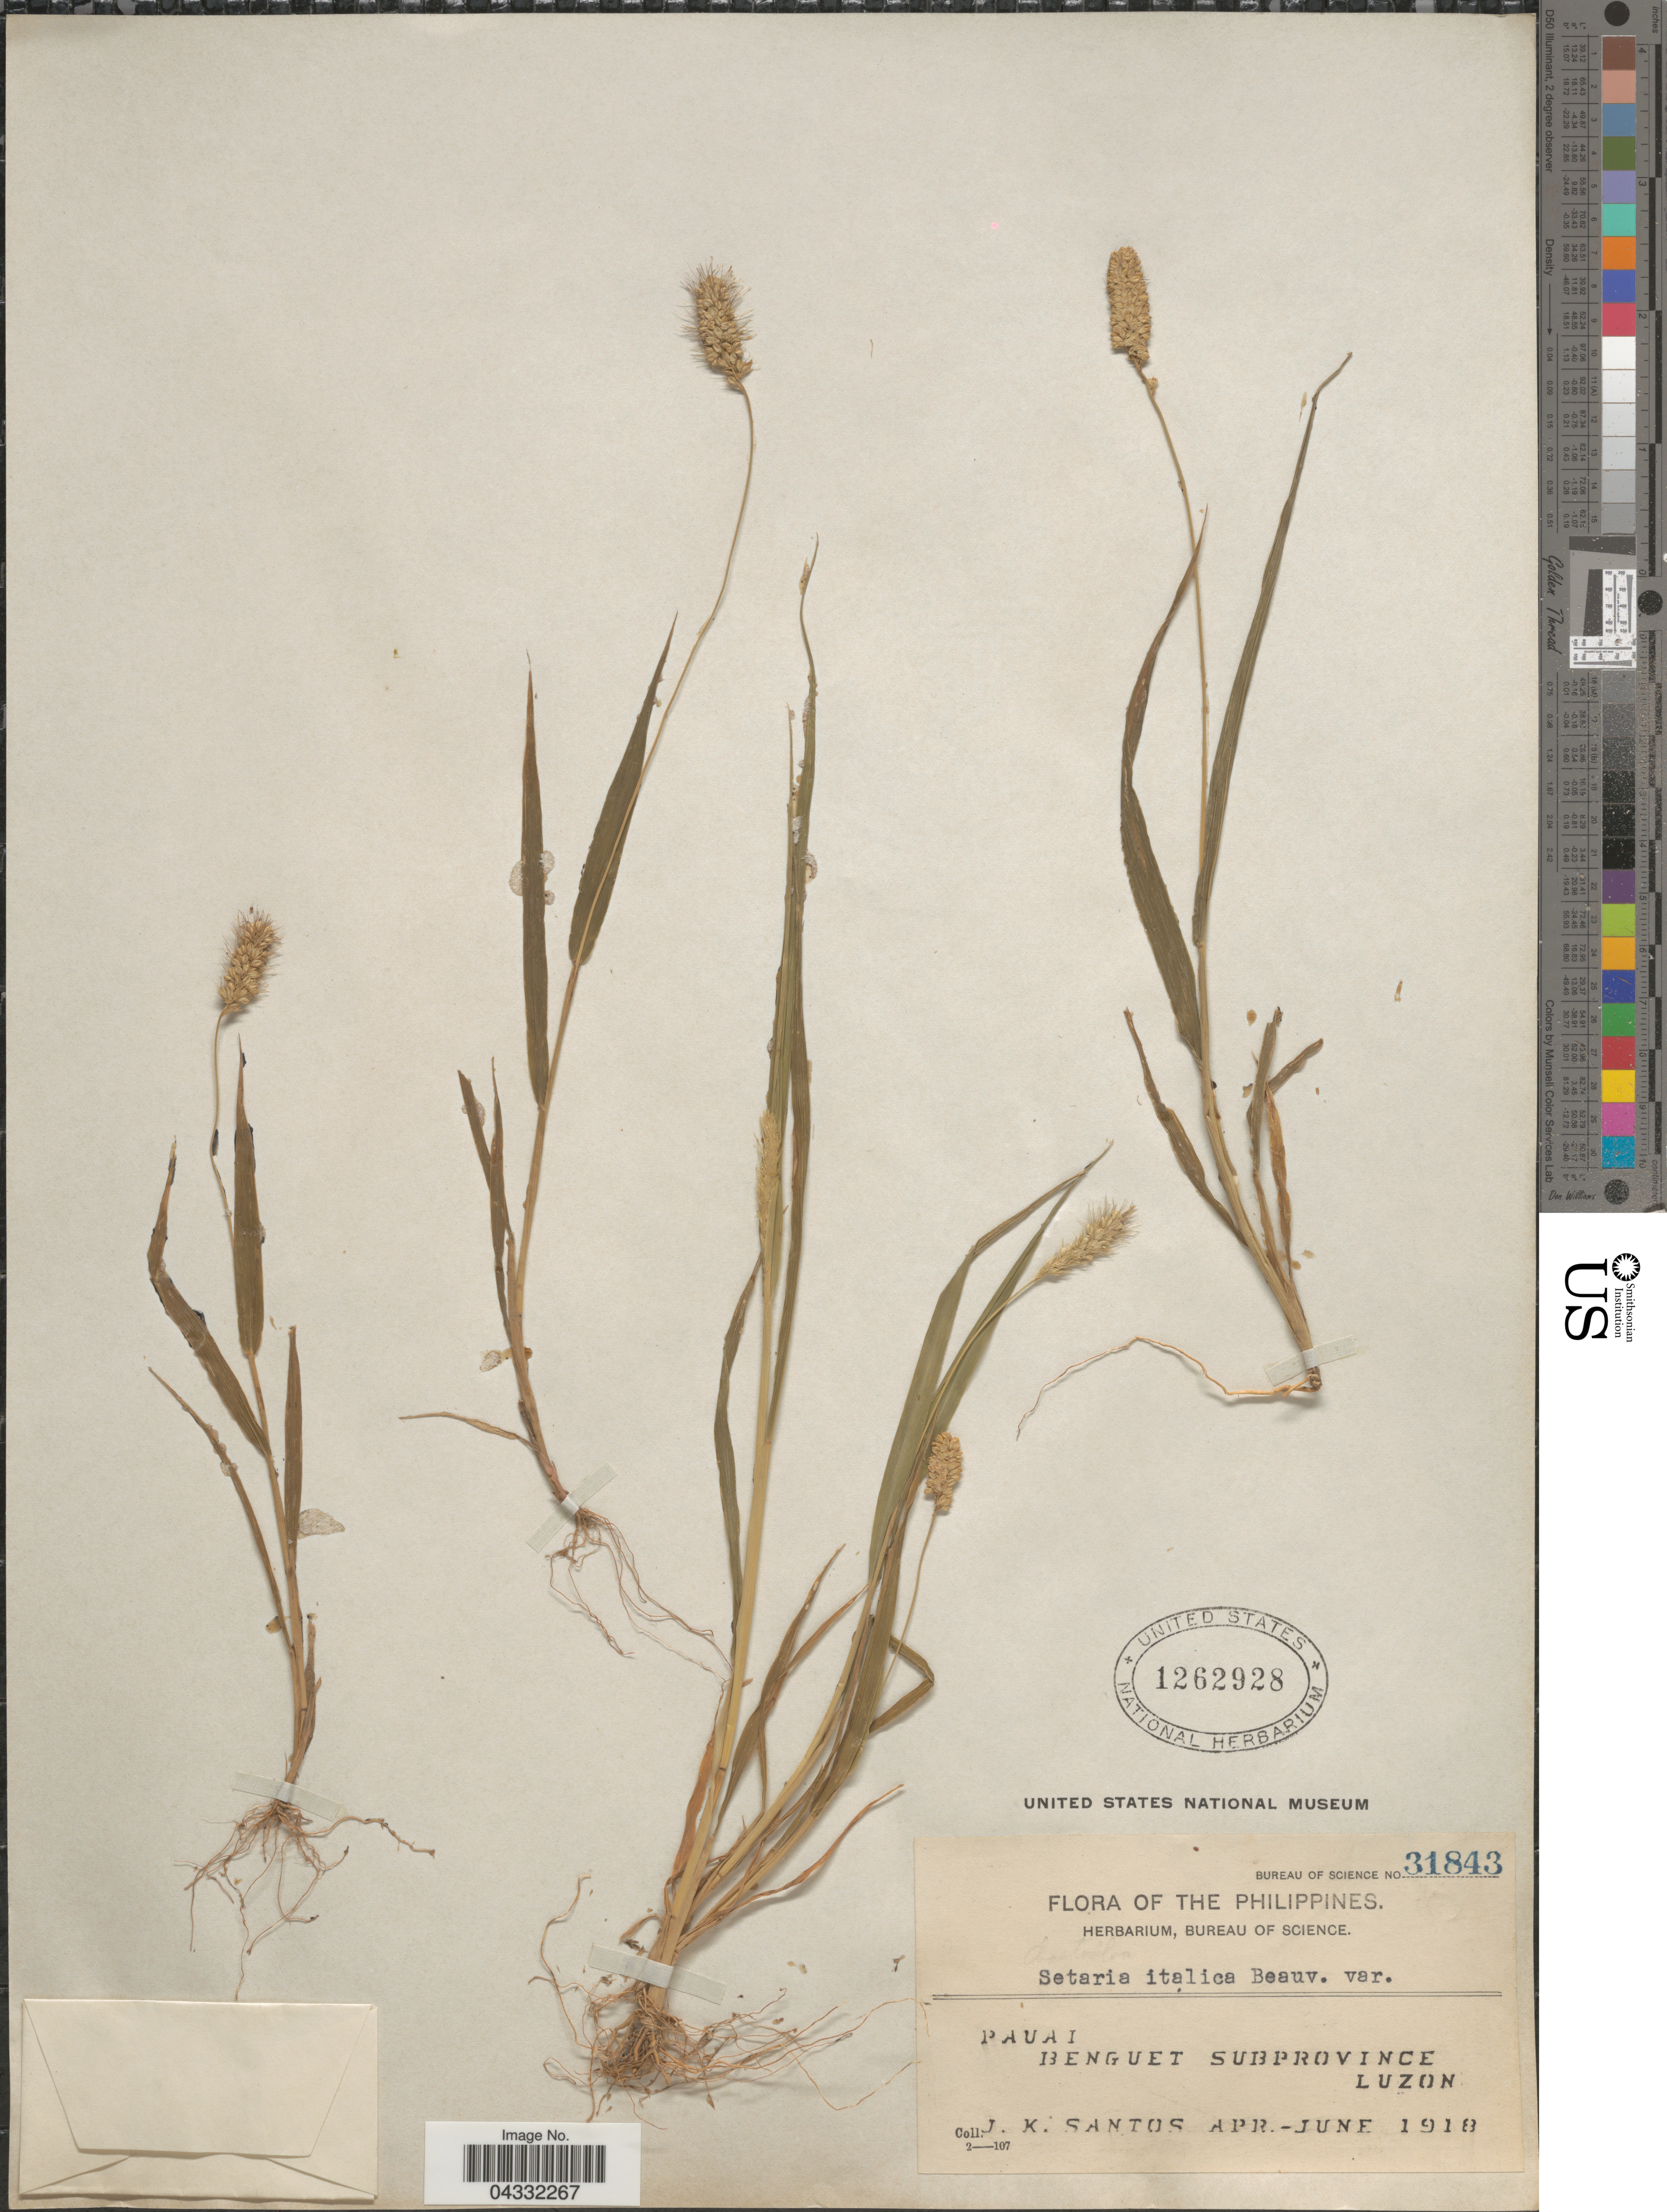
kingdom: Plantae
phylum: Tracheophyta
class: Liliopsida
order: Poales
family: Poaceae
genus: Setaria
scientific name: Setaria italica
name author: (L.) P. Beauv.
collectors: J. K. Santos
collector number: Bureau of Science 31843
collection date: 1918-04/1918-06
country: Philippines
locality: Pauai. Benguet Subprovince. Luzon.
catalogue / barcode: US 1262928